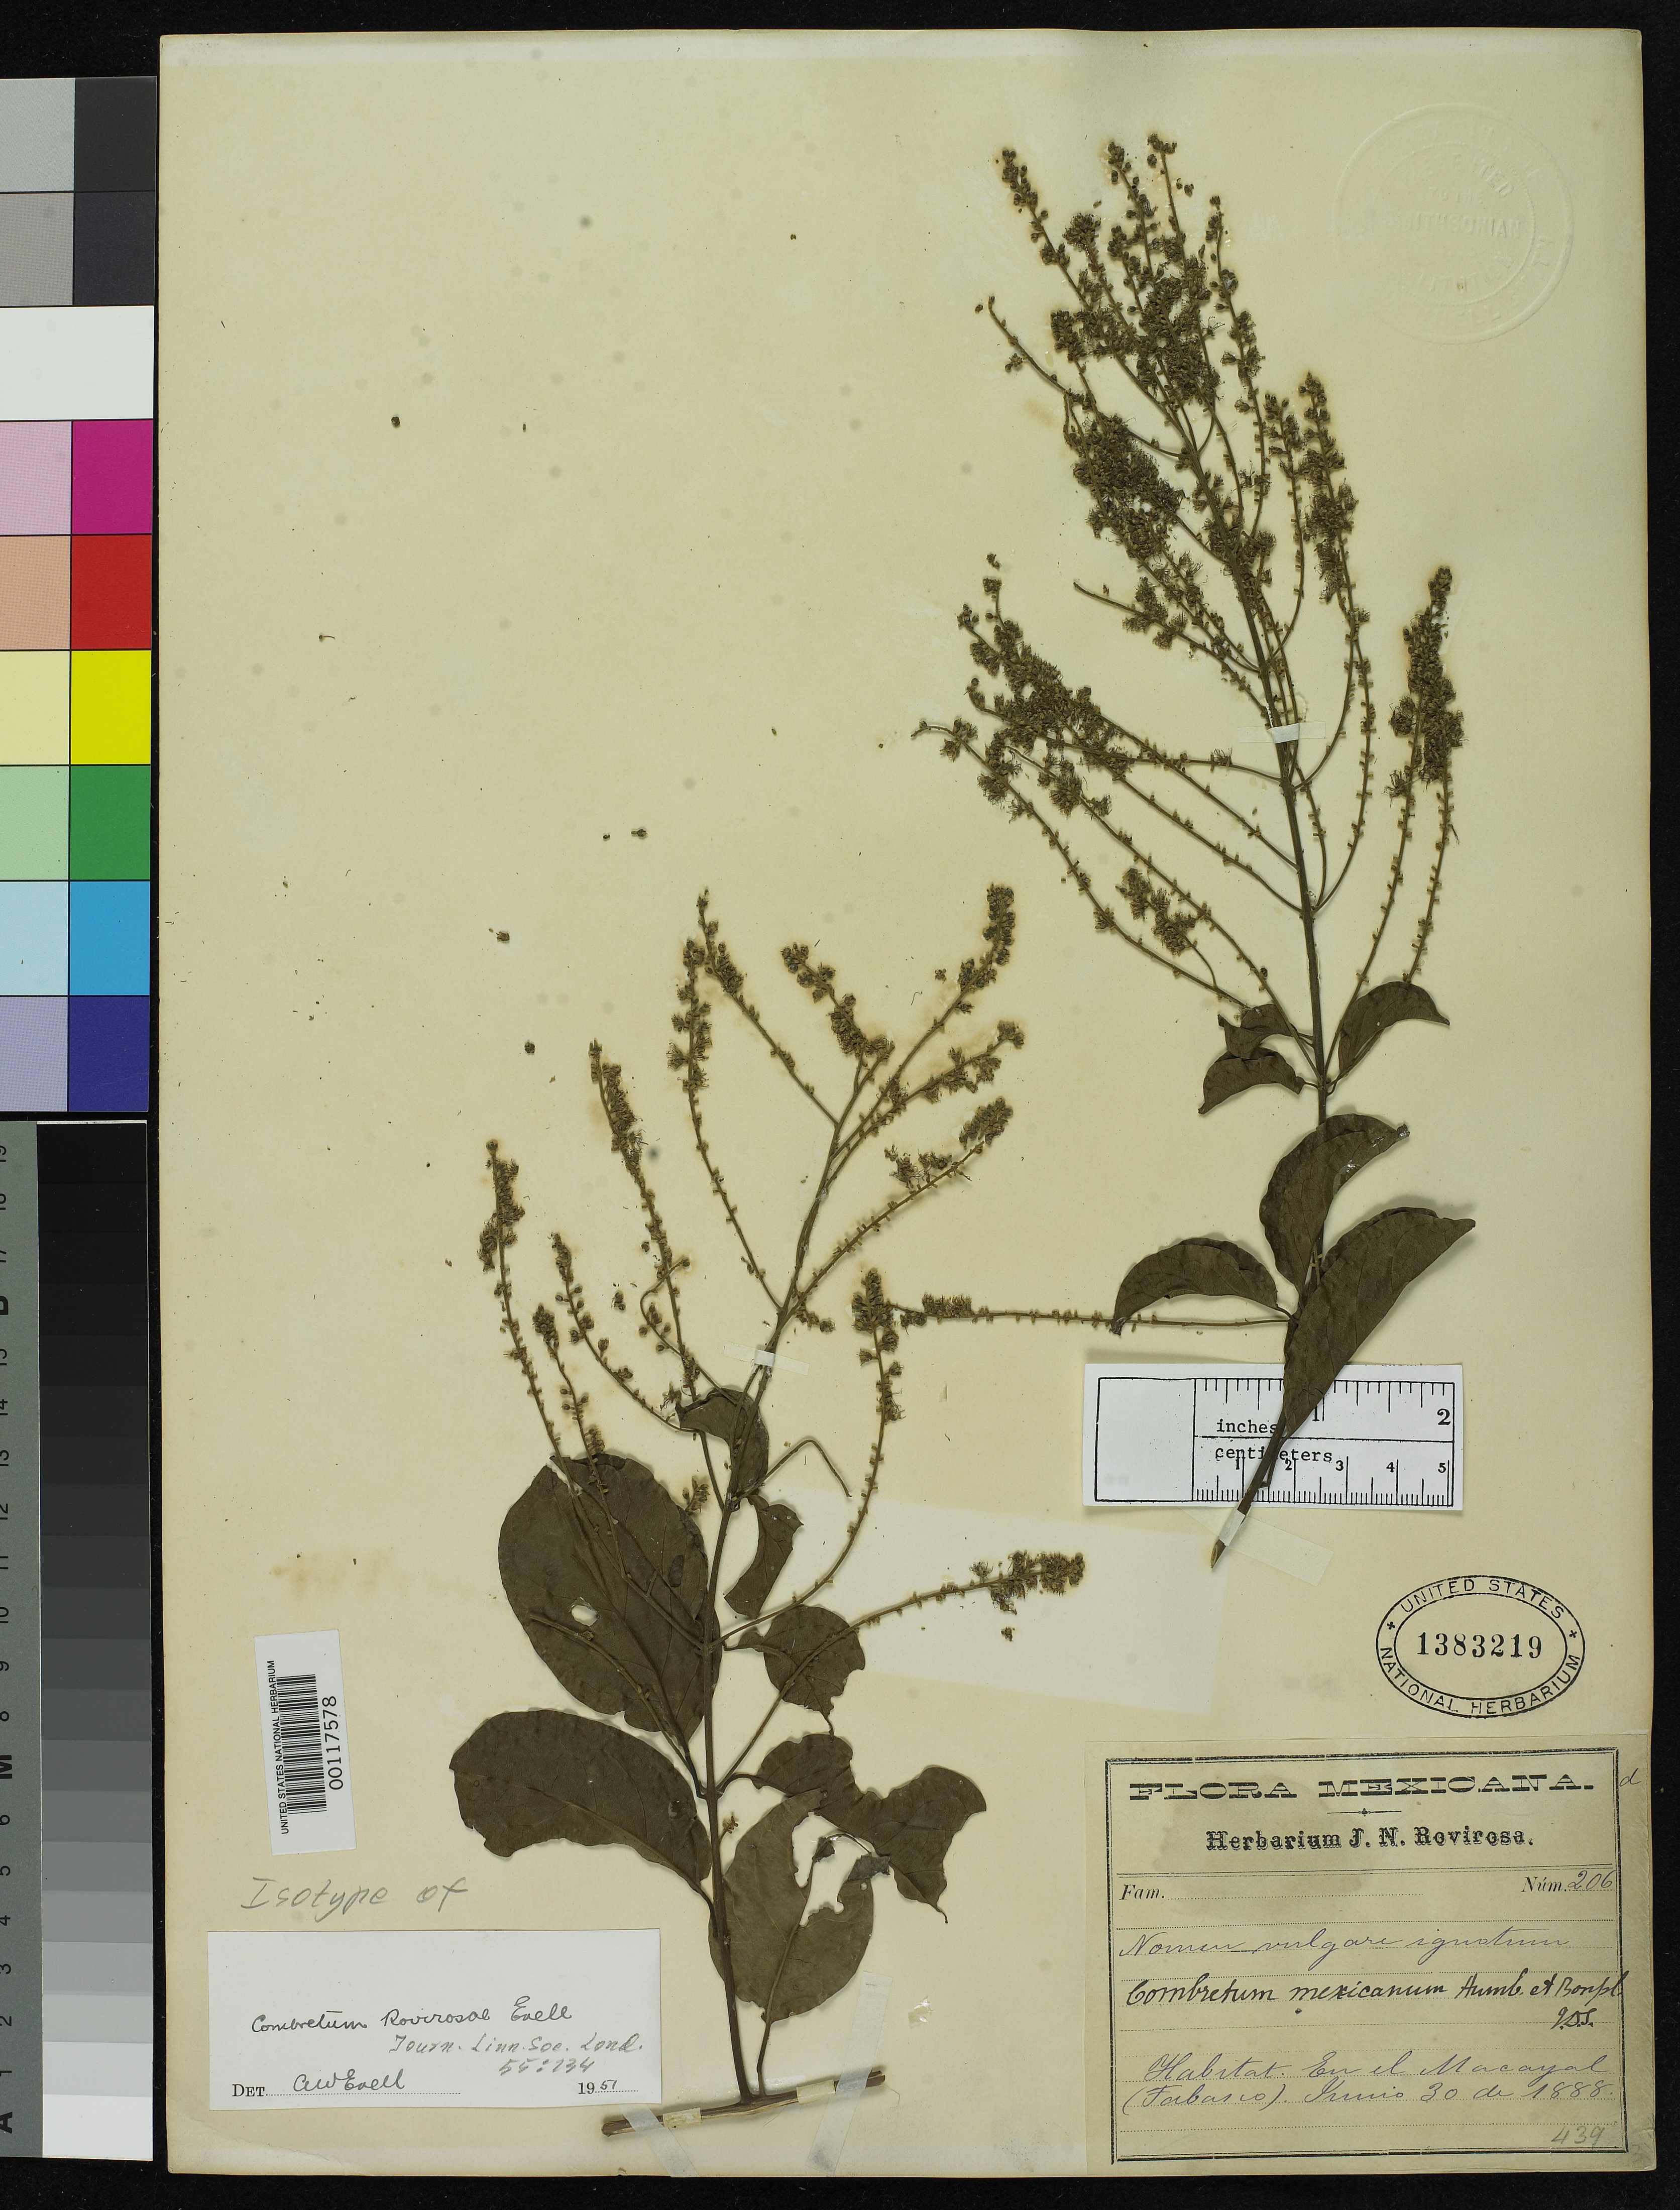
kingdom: Plantae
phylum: Tracheophyta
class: Magnoliopsida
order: Myrtales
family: Combretaceae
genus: Combretum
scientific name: Combretum rovirosae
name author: Exell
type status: Isotype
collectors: J. N. Rovirosa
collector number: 206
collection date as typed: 30 Jun 1888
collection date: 1888-06-30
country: Mexico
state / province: Tabasco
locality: Boca Cerro, Tenosique.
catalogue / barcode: US 1383219